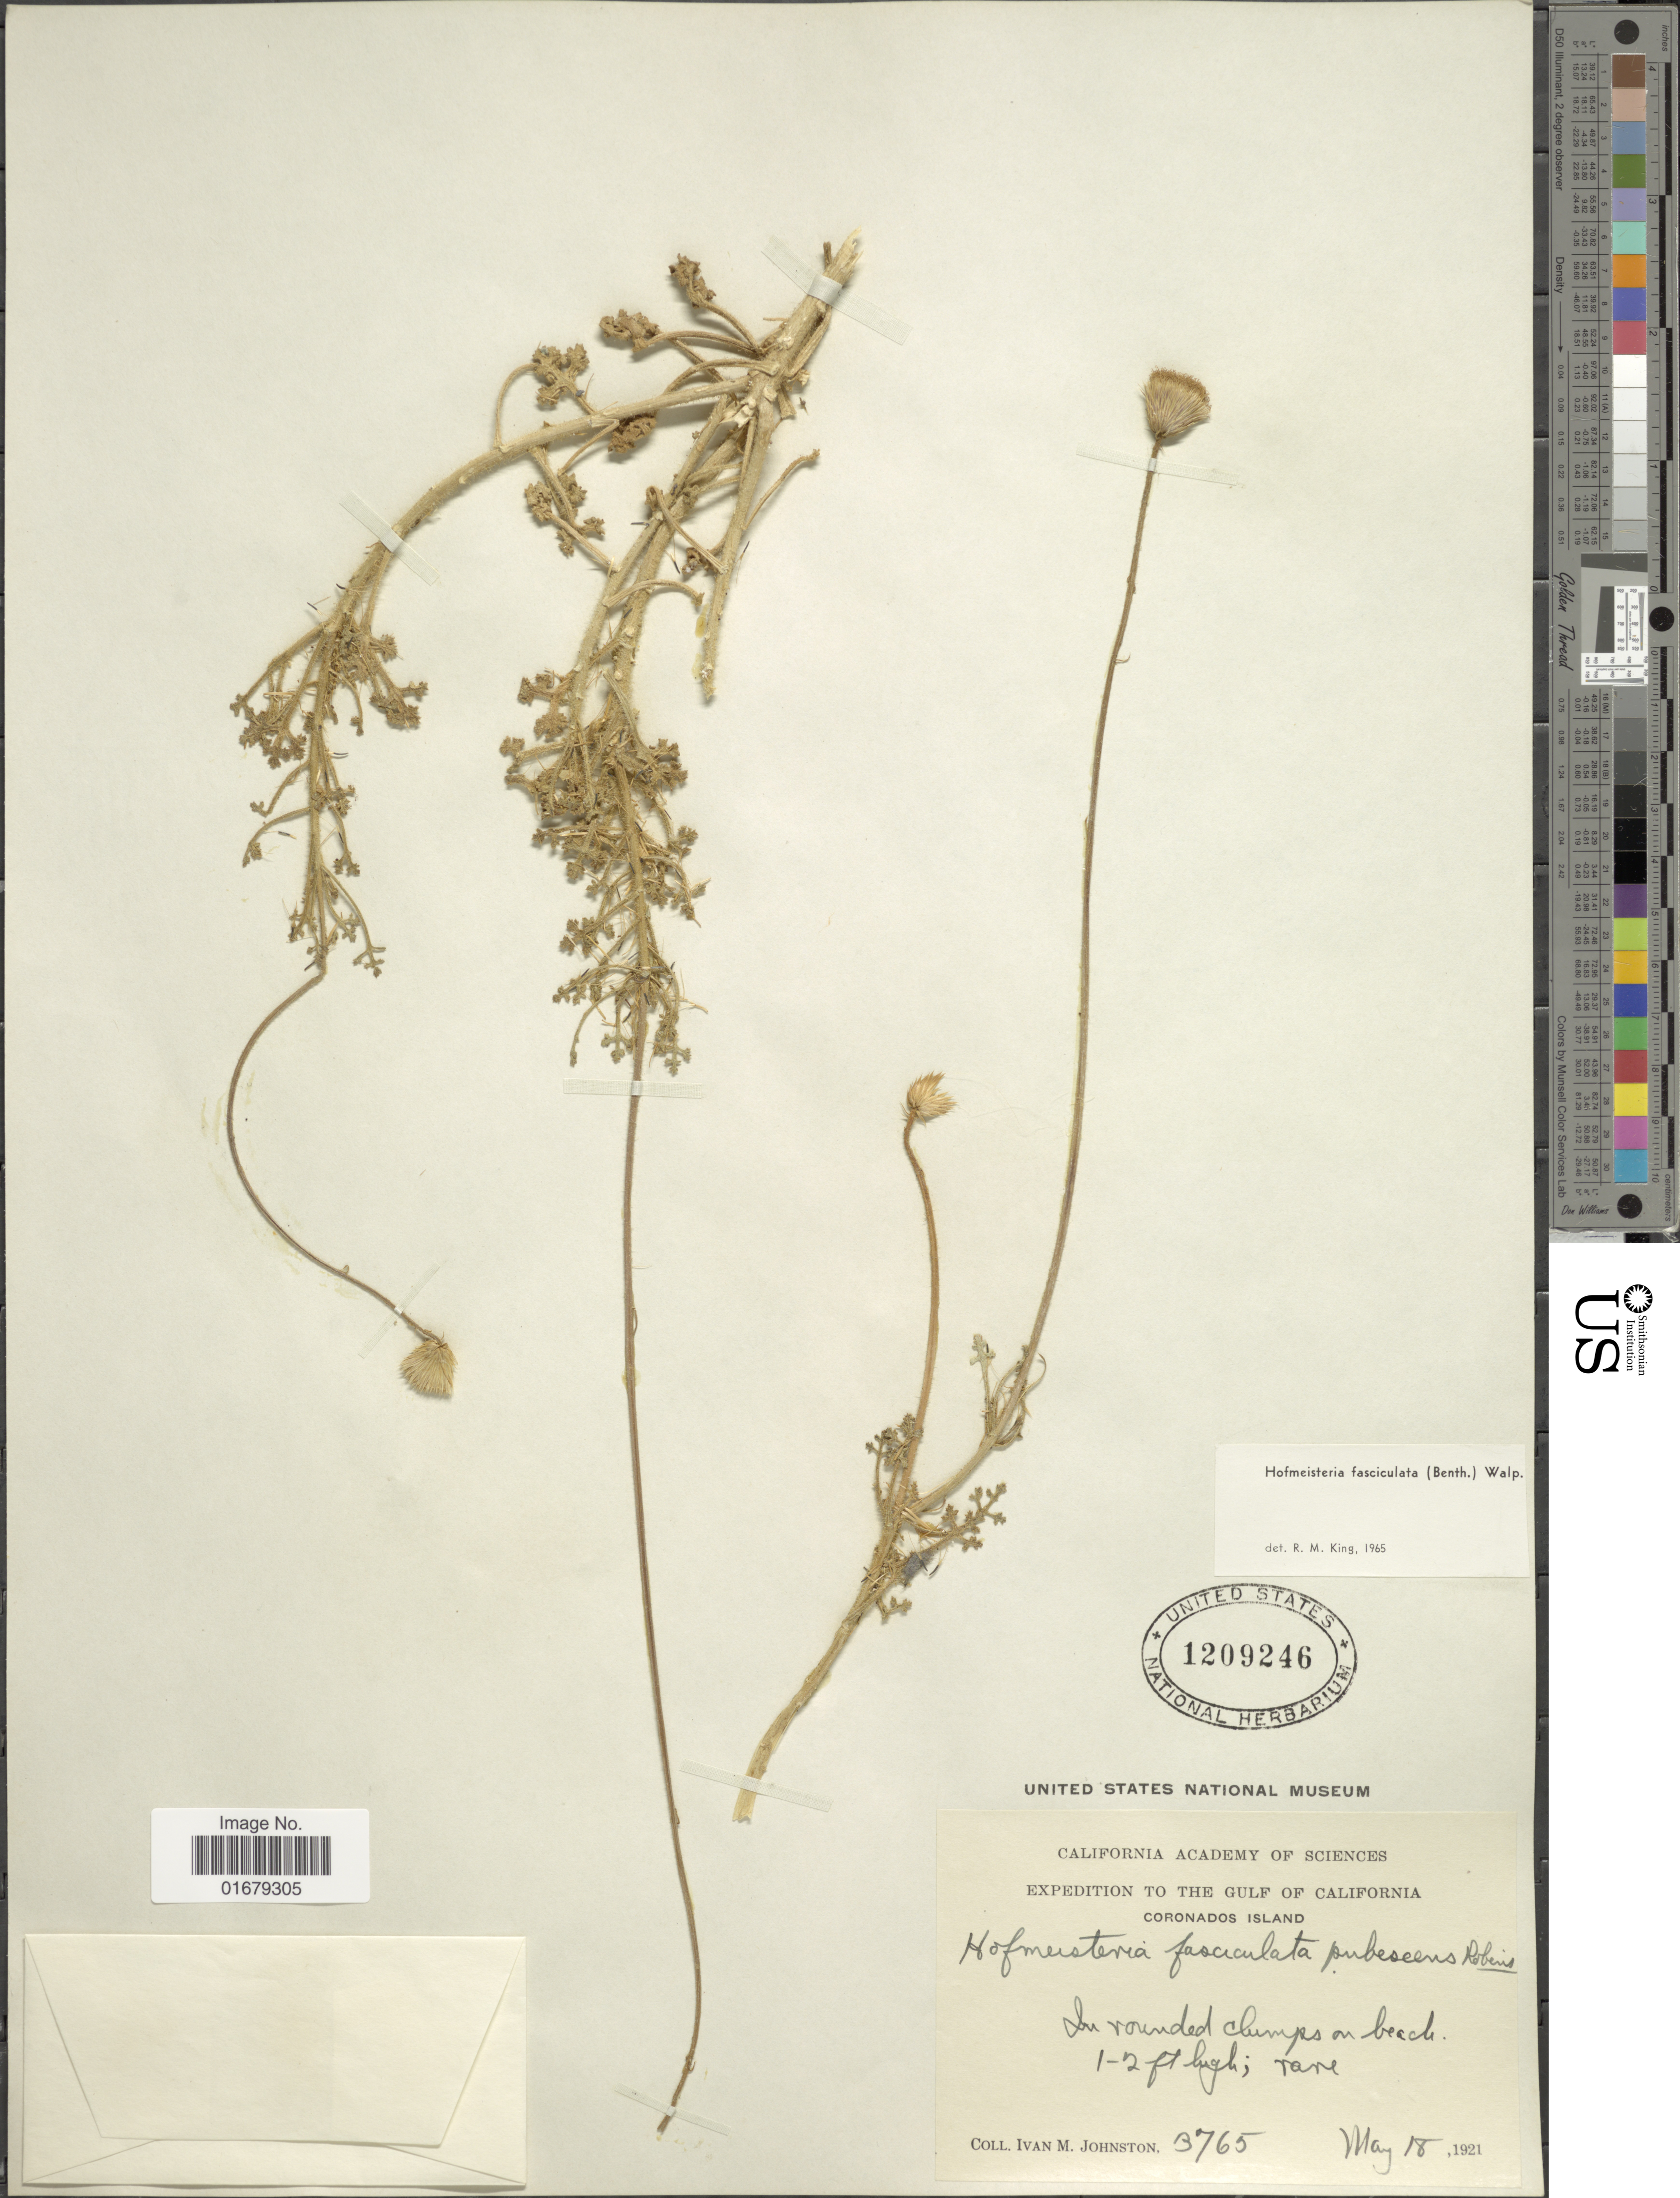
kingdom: Plantae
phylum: Tracheophyta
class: Magnoliopsida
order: Asterales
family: Asteraceae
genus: Hofmeisteria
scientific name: Hofmeisteria fasciculata var. pubescens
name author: (S. Watson) B.L. Rob.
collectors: I.M. Johnston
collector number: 3765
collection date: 1921-05-18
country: Mexico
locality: The Gulf of California, Coronados Island. I sourded clumps on beach.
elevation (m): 0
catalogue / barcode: US 1209246